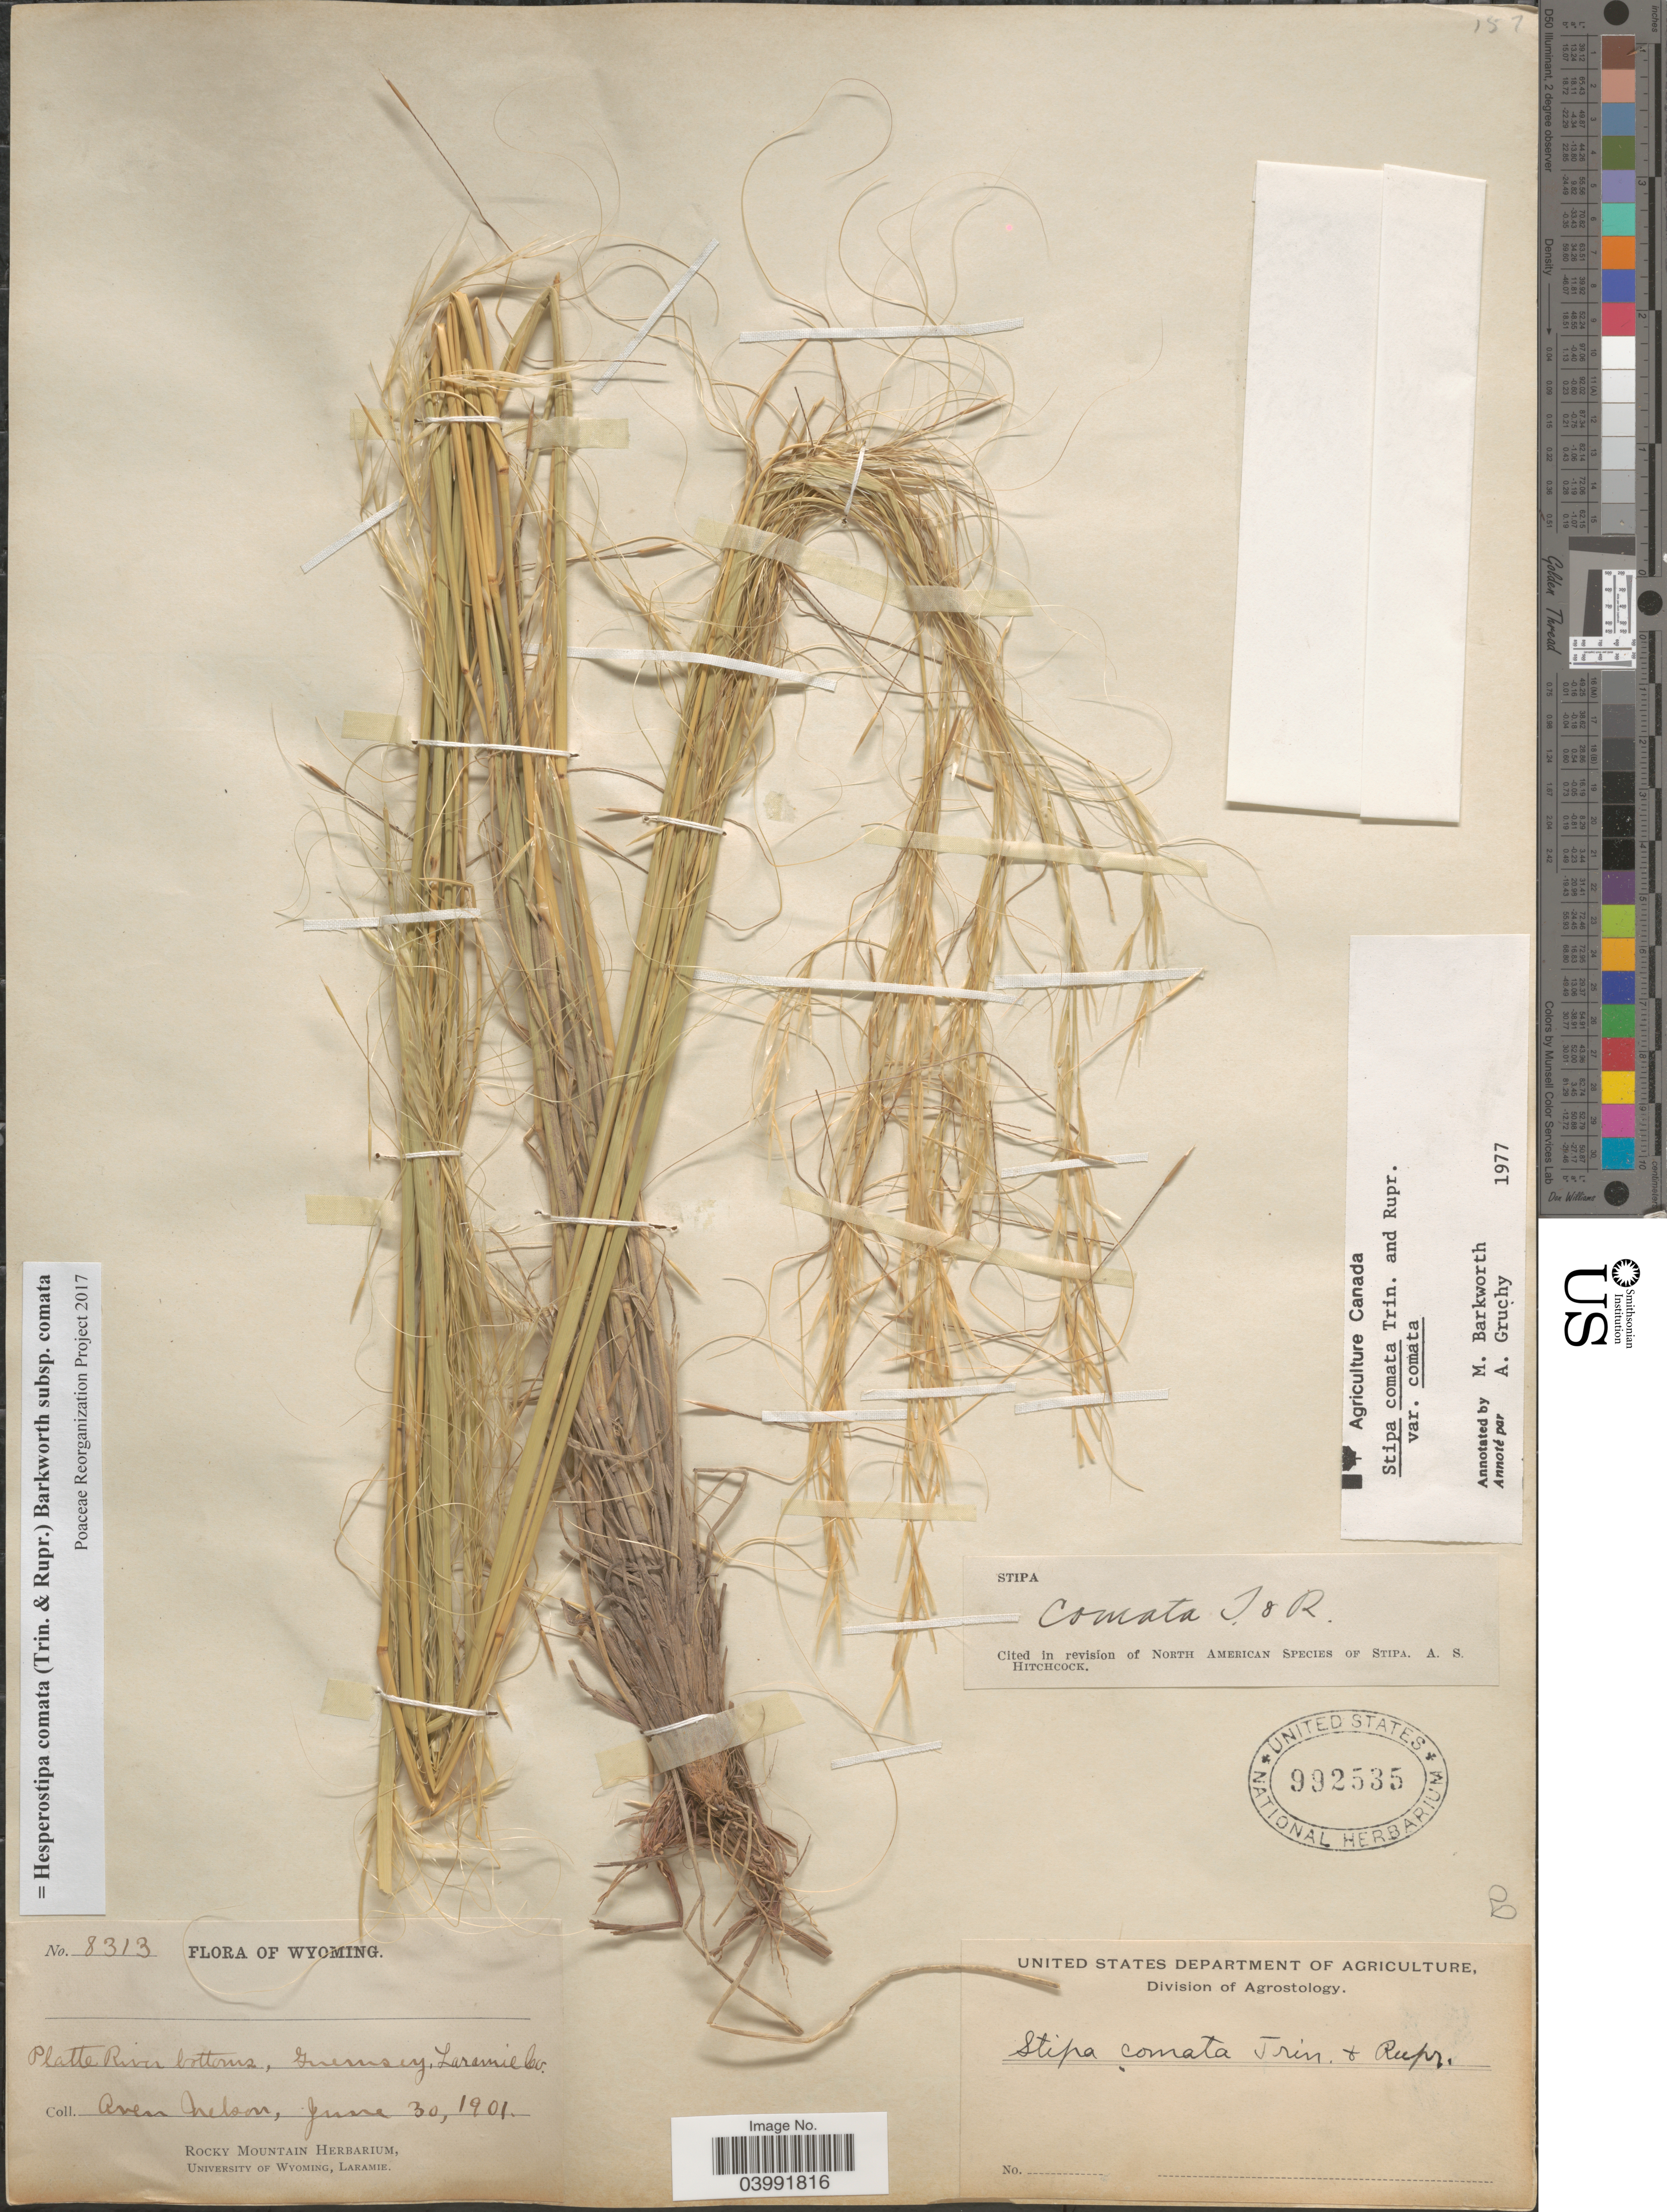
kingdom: Plantae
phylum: Tracheophyta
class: Liliopsida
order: Poales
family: Poaceae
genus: Hesperostipa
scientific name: Hesperostipa comata subsp. comata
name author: (Trin. & Rupr.) Barkworth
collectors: A. Nelson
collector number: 8313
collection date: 1901-06-30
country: United States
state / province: Wyoming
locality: Platte River bottoms, Guernsey, Laramie Co.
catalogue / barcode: US 992535